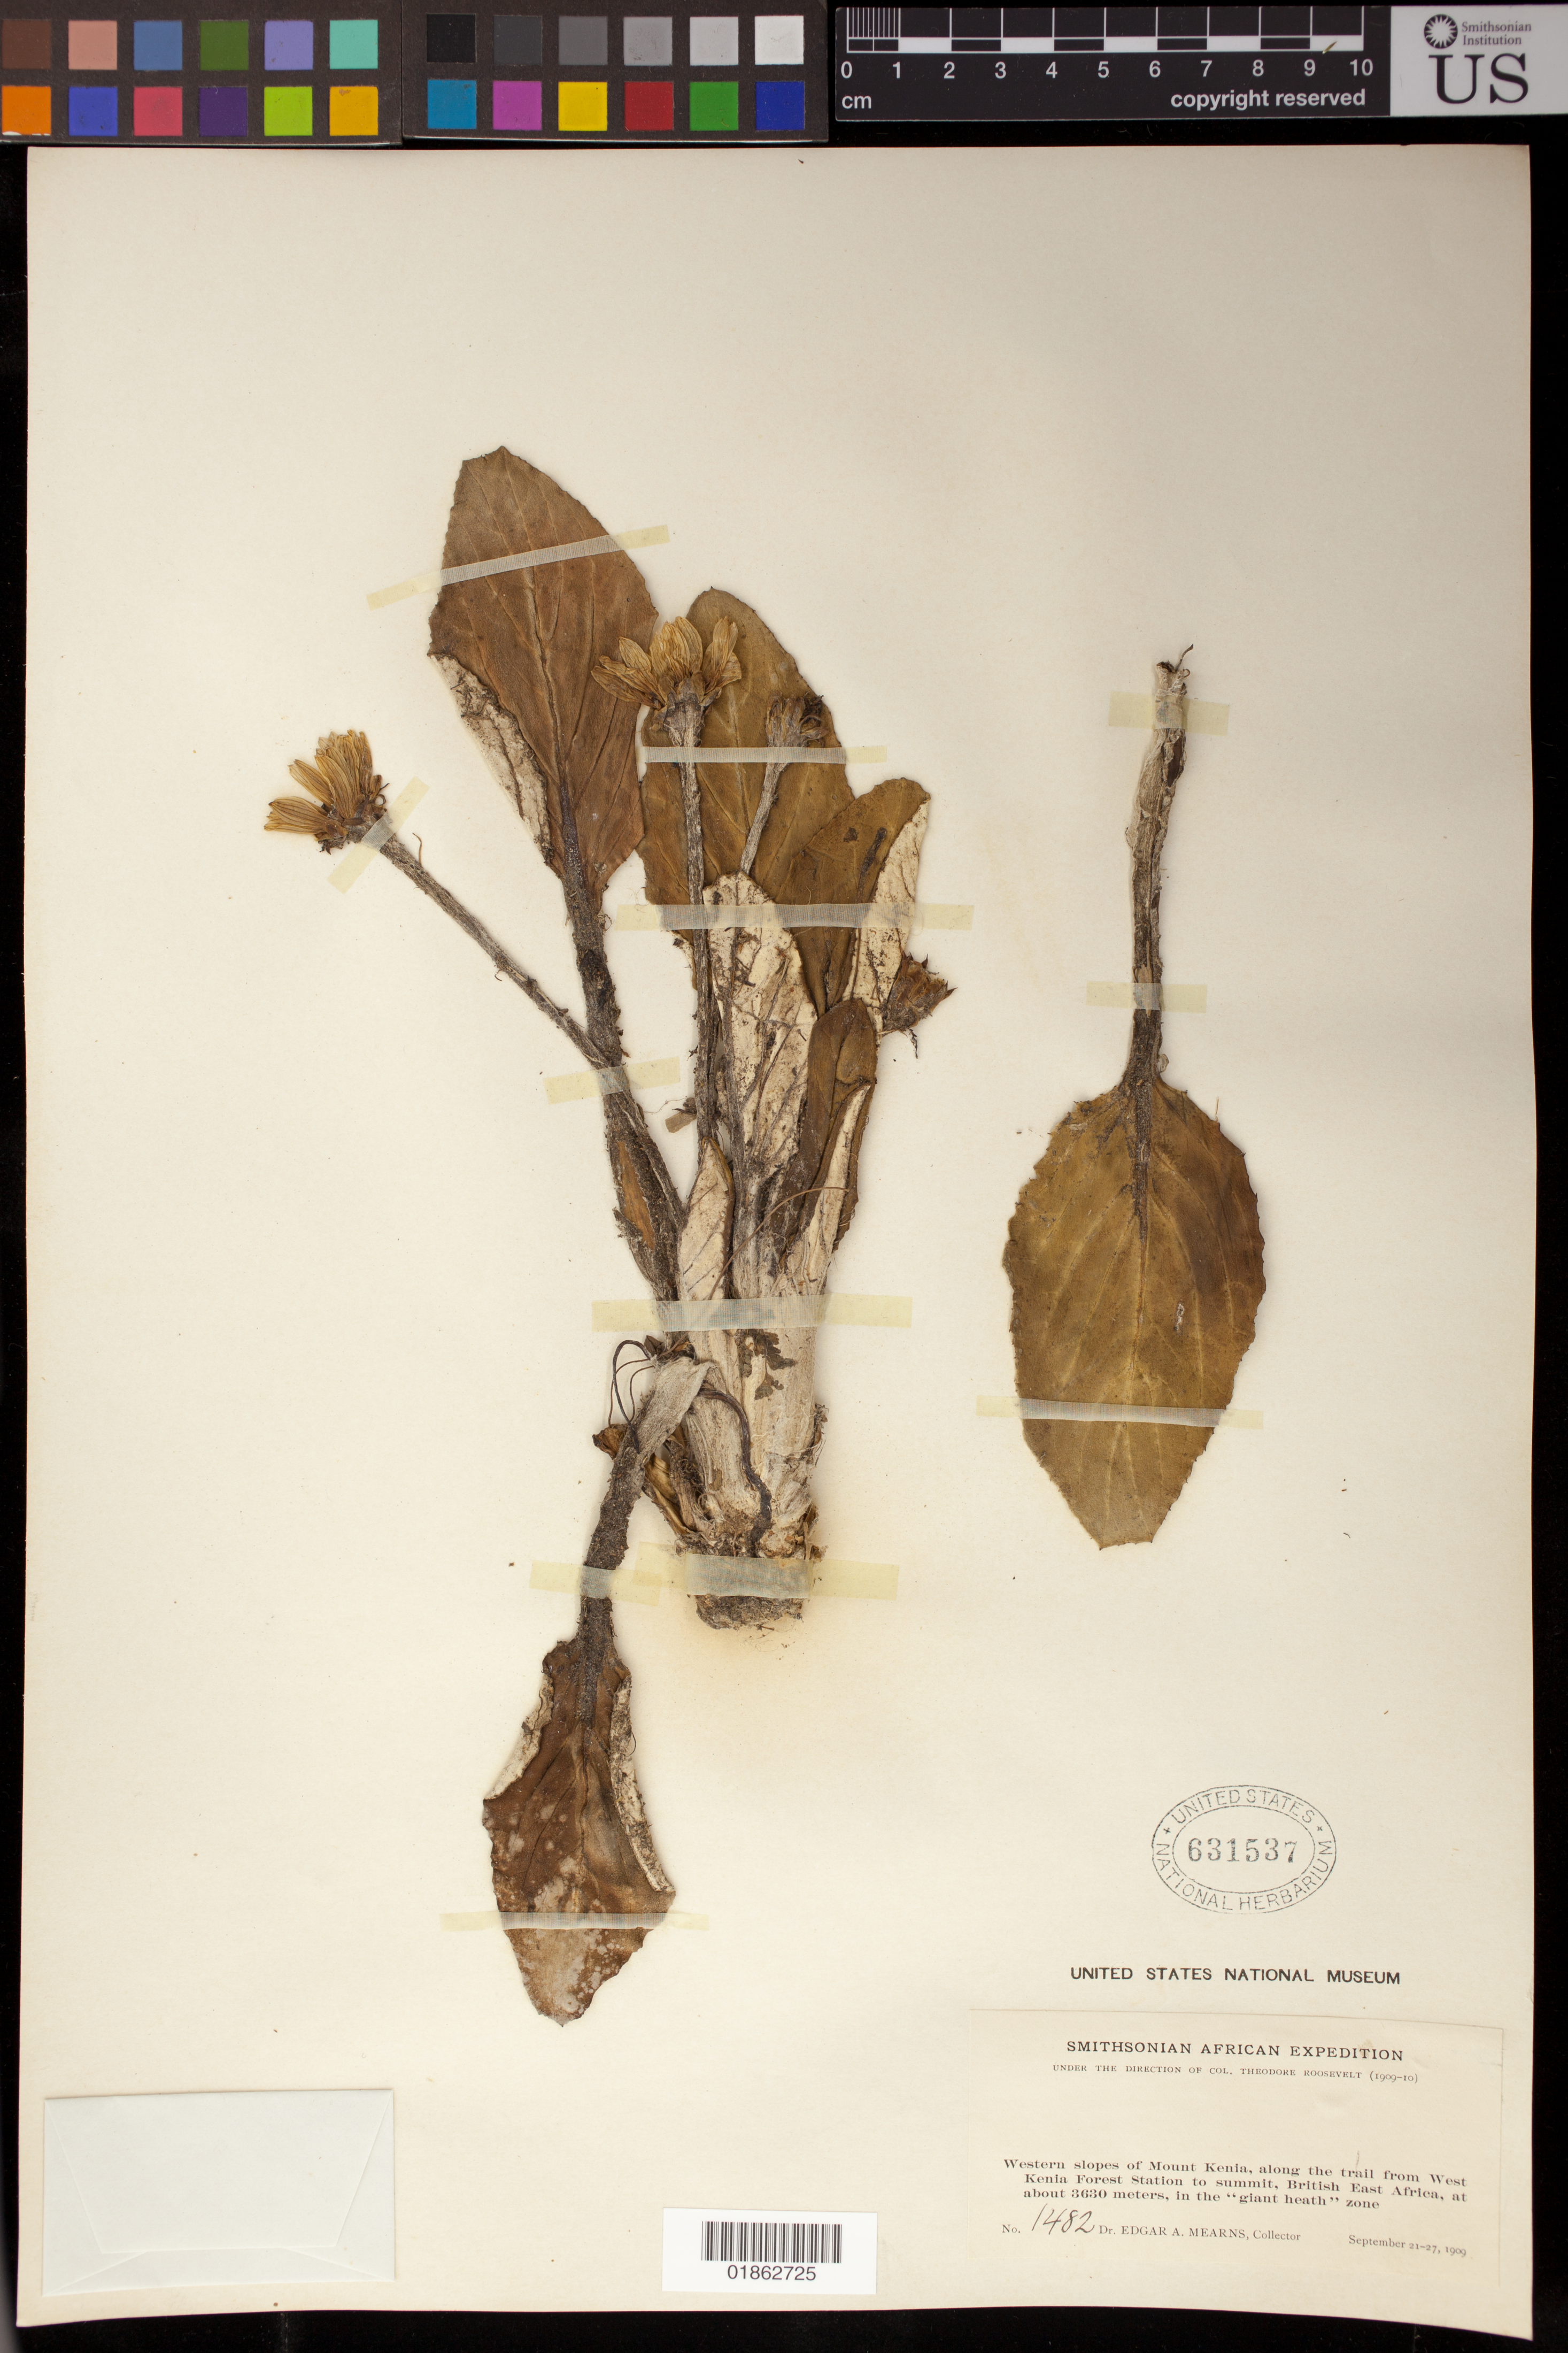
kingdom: Plantae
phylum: Tracheophyta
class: Magnoliopsida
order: Asterales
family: Asteraceae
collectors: E. A. Mearns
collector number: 1482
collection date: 1909-09-21/1909-09-27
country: Kenya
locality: Western slopes of Mount Kenia, along the trail from West Kenia Forest Station to summit, British East Africa, in the "giant heath" zone.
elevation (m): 3630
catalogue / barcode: US 631537